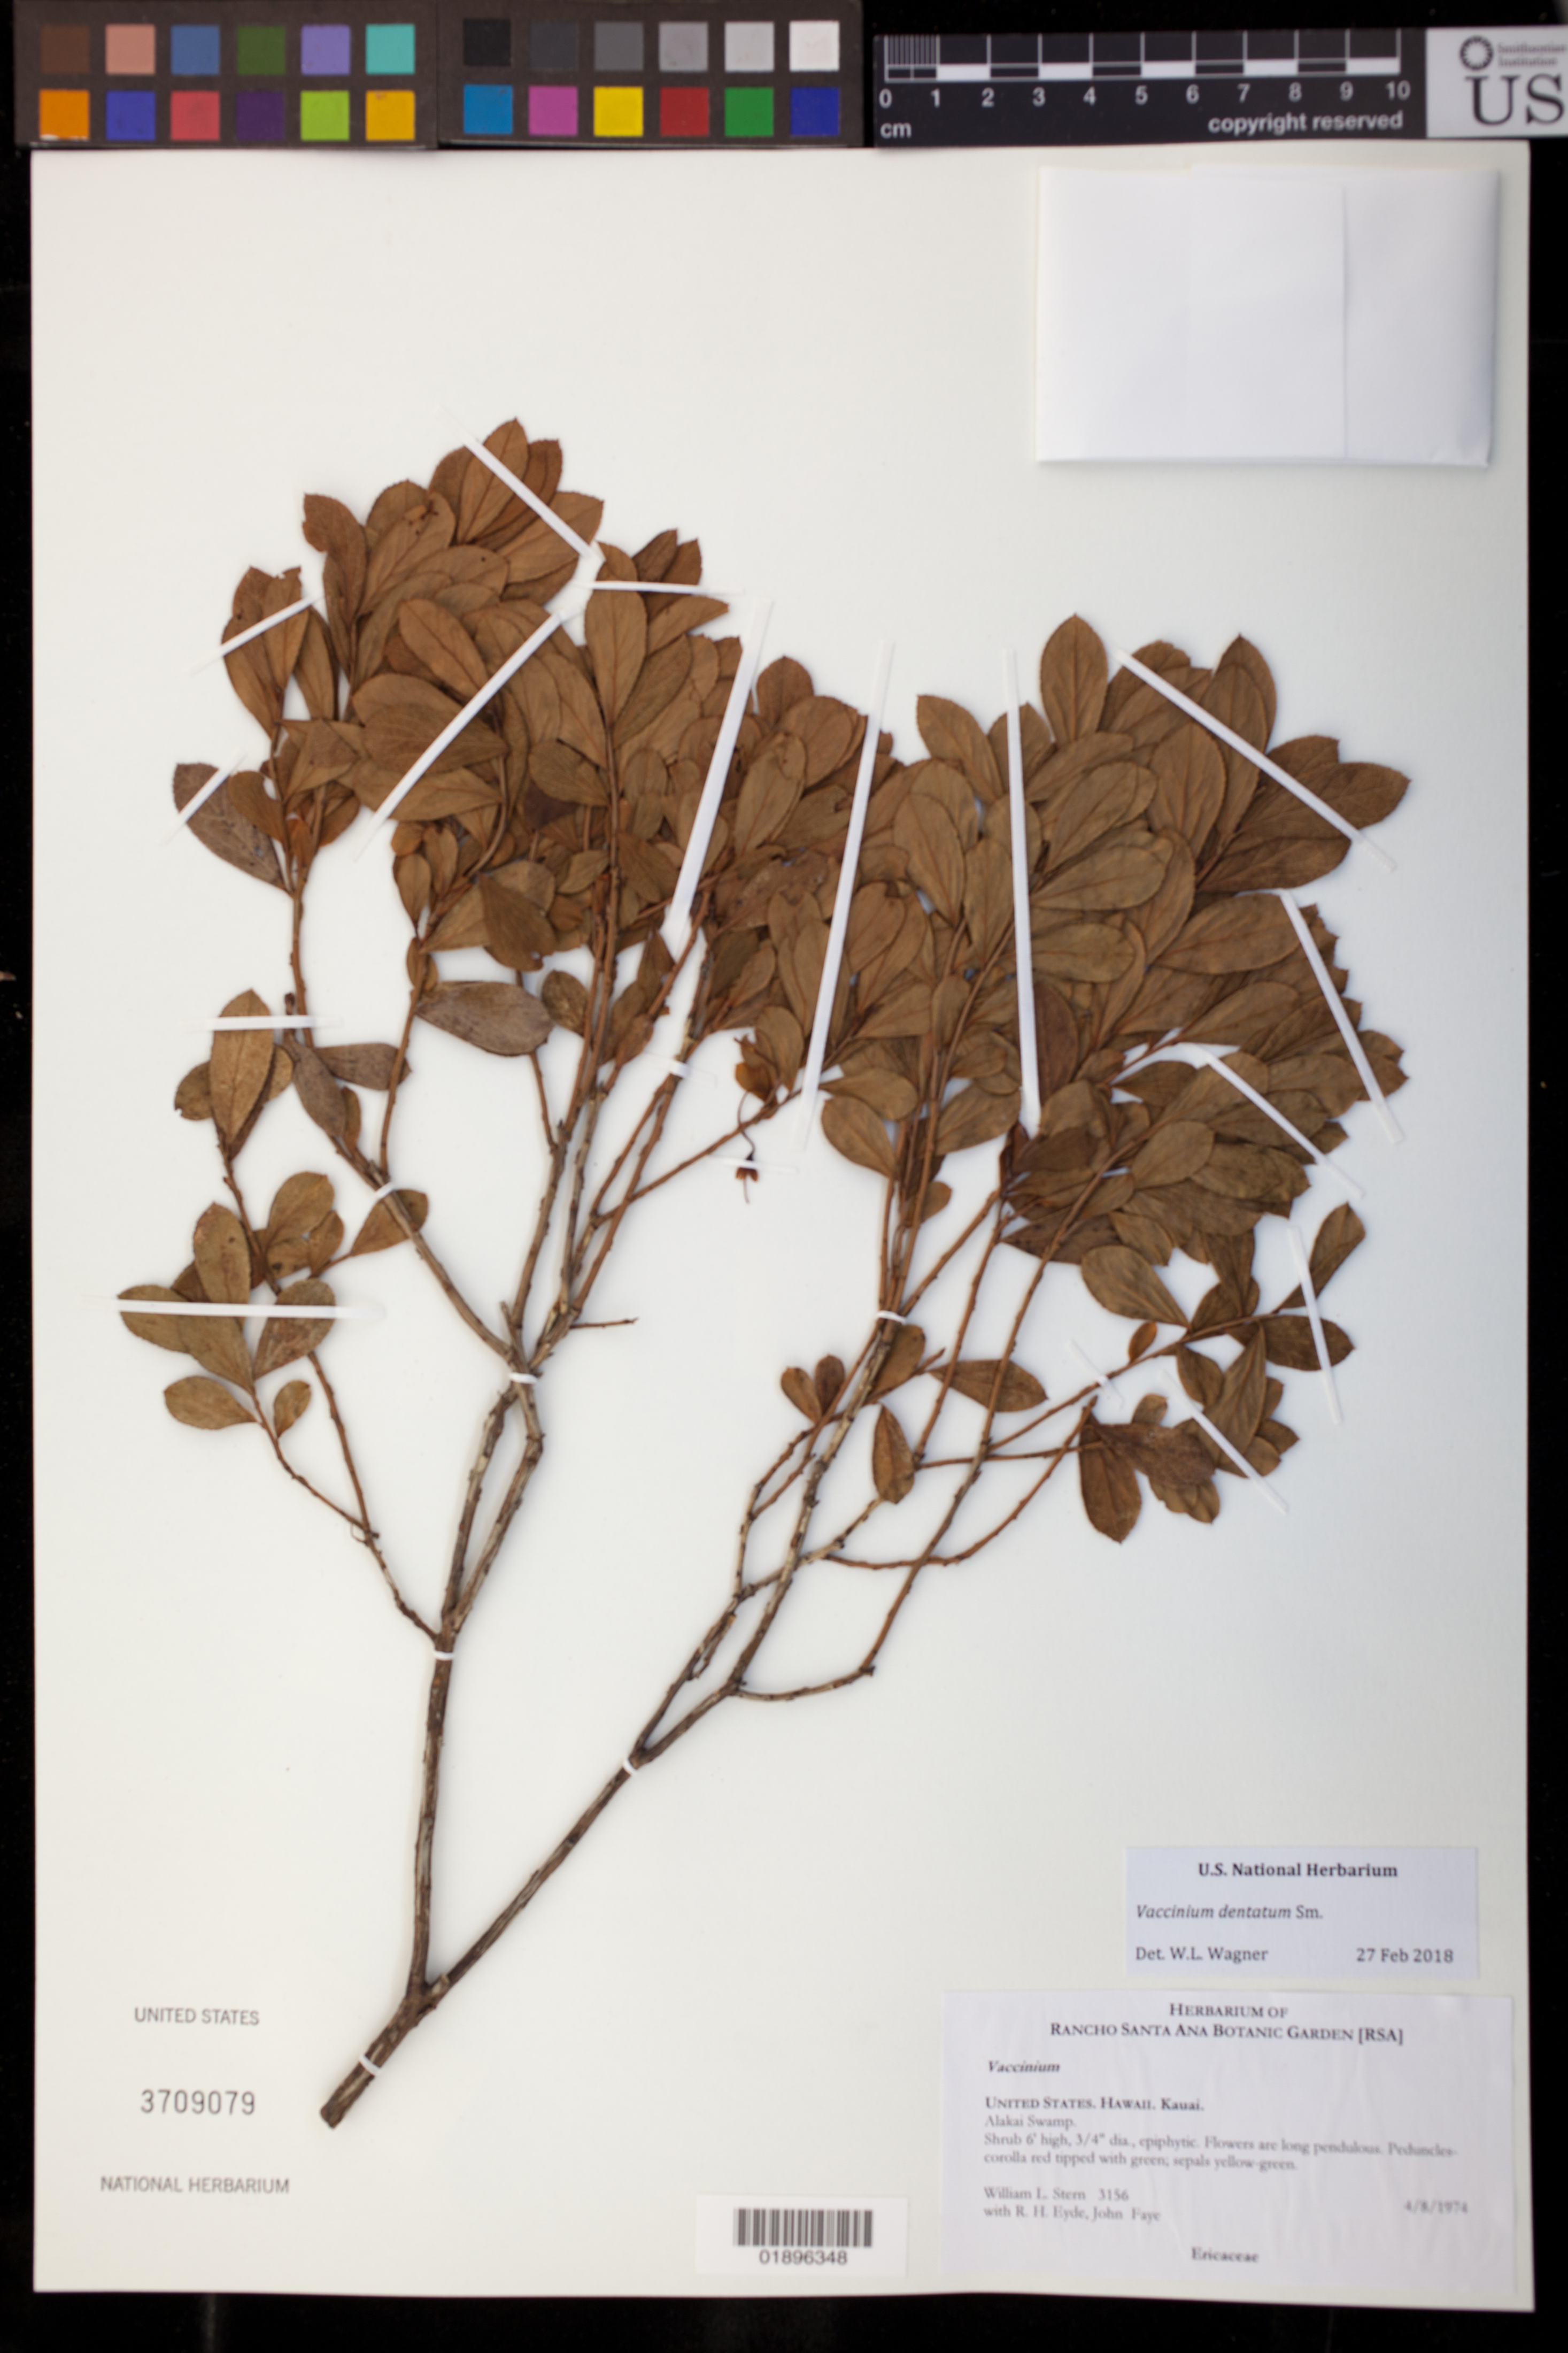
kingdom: Plantae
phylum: Tracheophyta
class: Magnoliopsida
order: Ericales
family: Ericaceae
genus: Vaccinium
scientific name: Vaccinium dentatum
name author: Sm.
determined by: Wagner, W. L., (BOT), Smithsonian Institution - National Museum of Natural History (UNITED STATES)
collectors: W. L. Stern, R. H. Eyde & J. Faye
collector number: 3156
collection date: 1974-04-08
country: United States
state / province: Hawaii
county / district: Kauai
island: Kaua'i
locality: Alakai Swamp.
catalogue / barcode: US 3709079